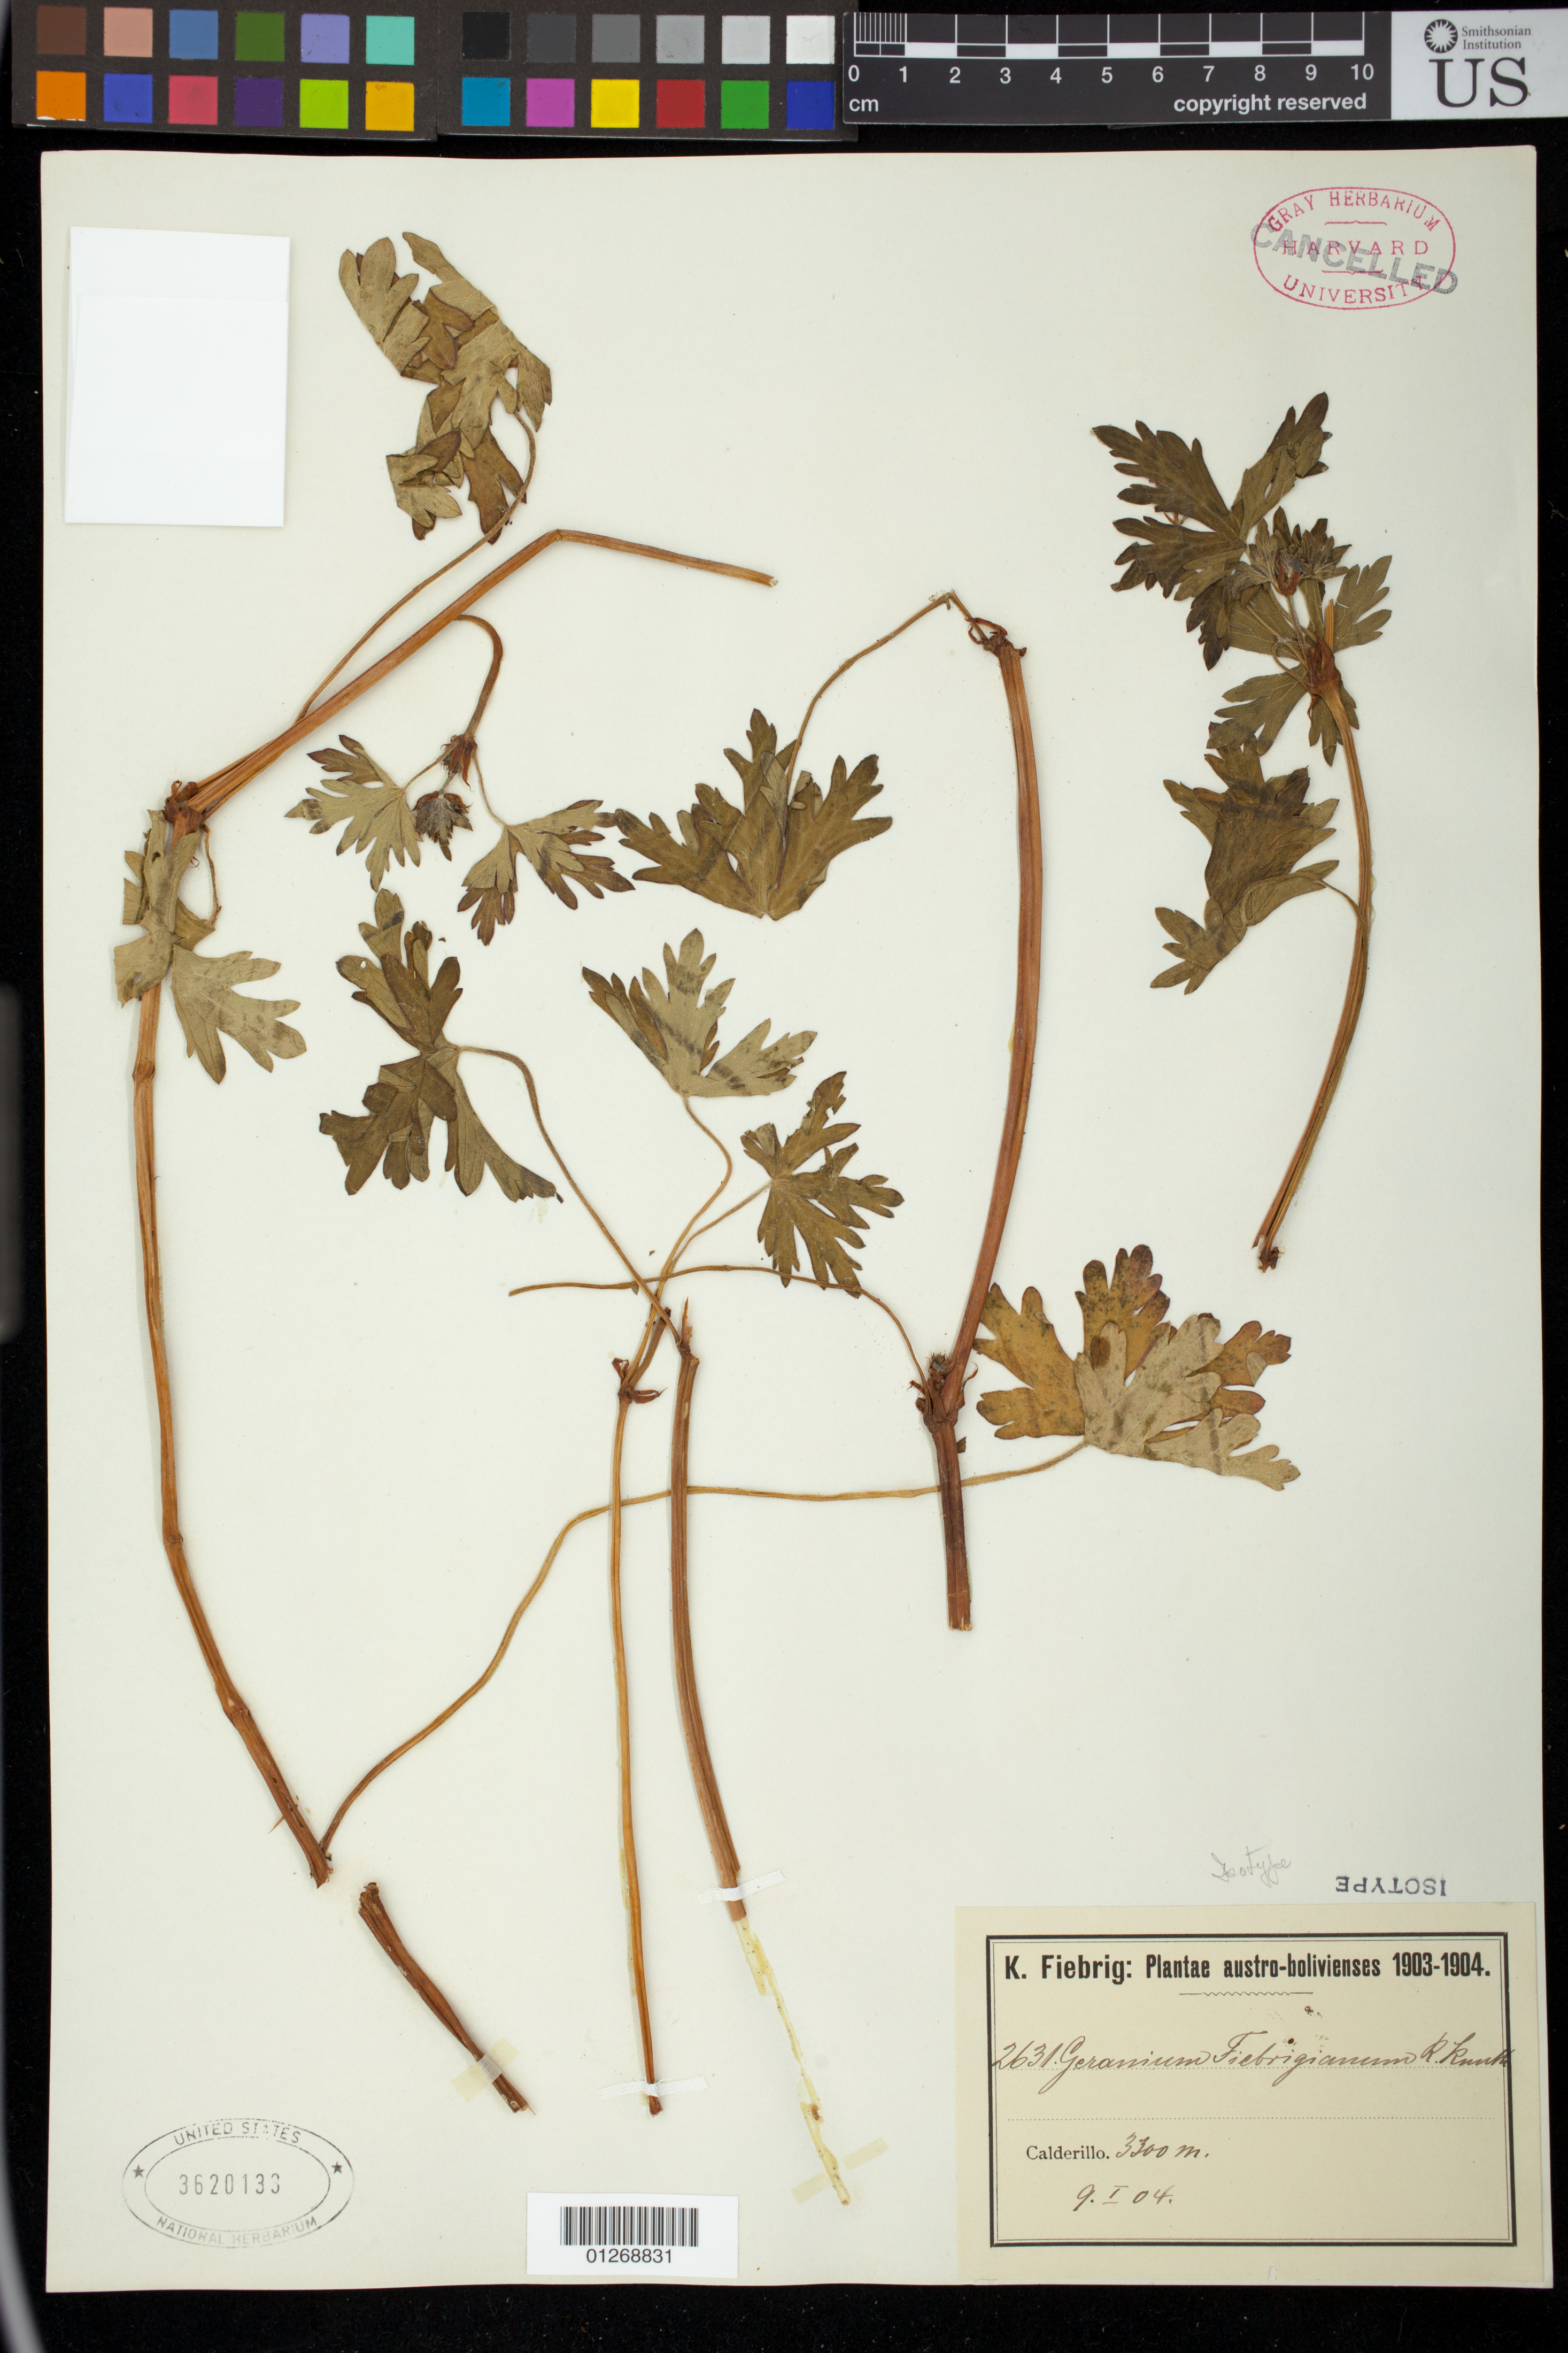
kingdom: Plantae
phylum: Tracheophyta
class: Magnoliopsida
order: Geraniales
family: Geraniaceae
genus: Geranium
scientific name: Geranium fiebrigianum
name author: R. Knuth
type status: Isolectotype; Isotype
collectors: K. Fiebrig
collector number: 2631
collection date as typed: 09 Jan 1904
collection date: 1904-01-09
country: Bolivia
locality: Calderillo.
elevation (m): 3300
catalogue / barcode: US 3620133